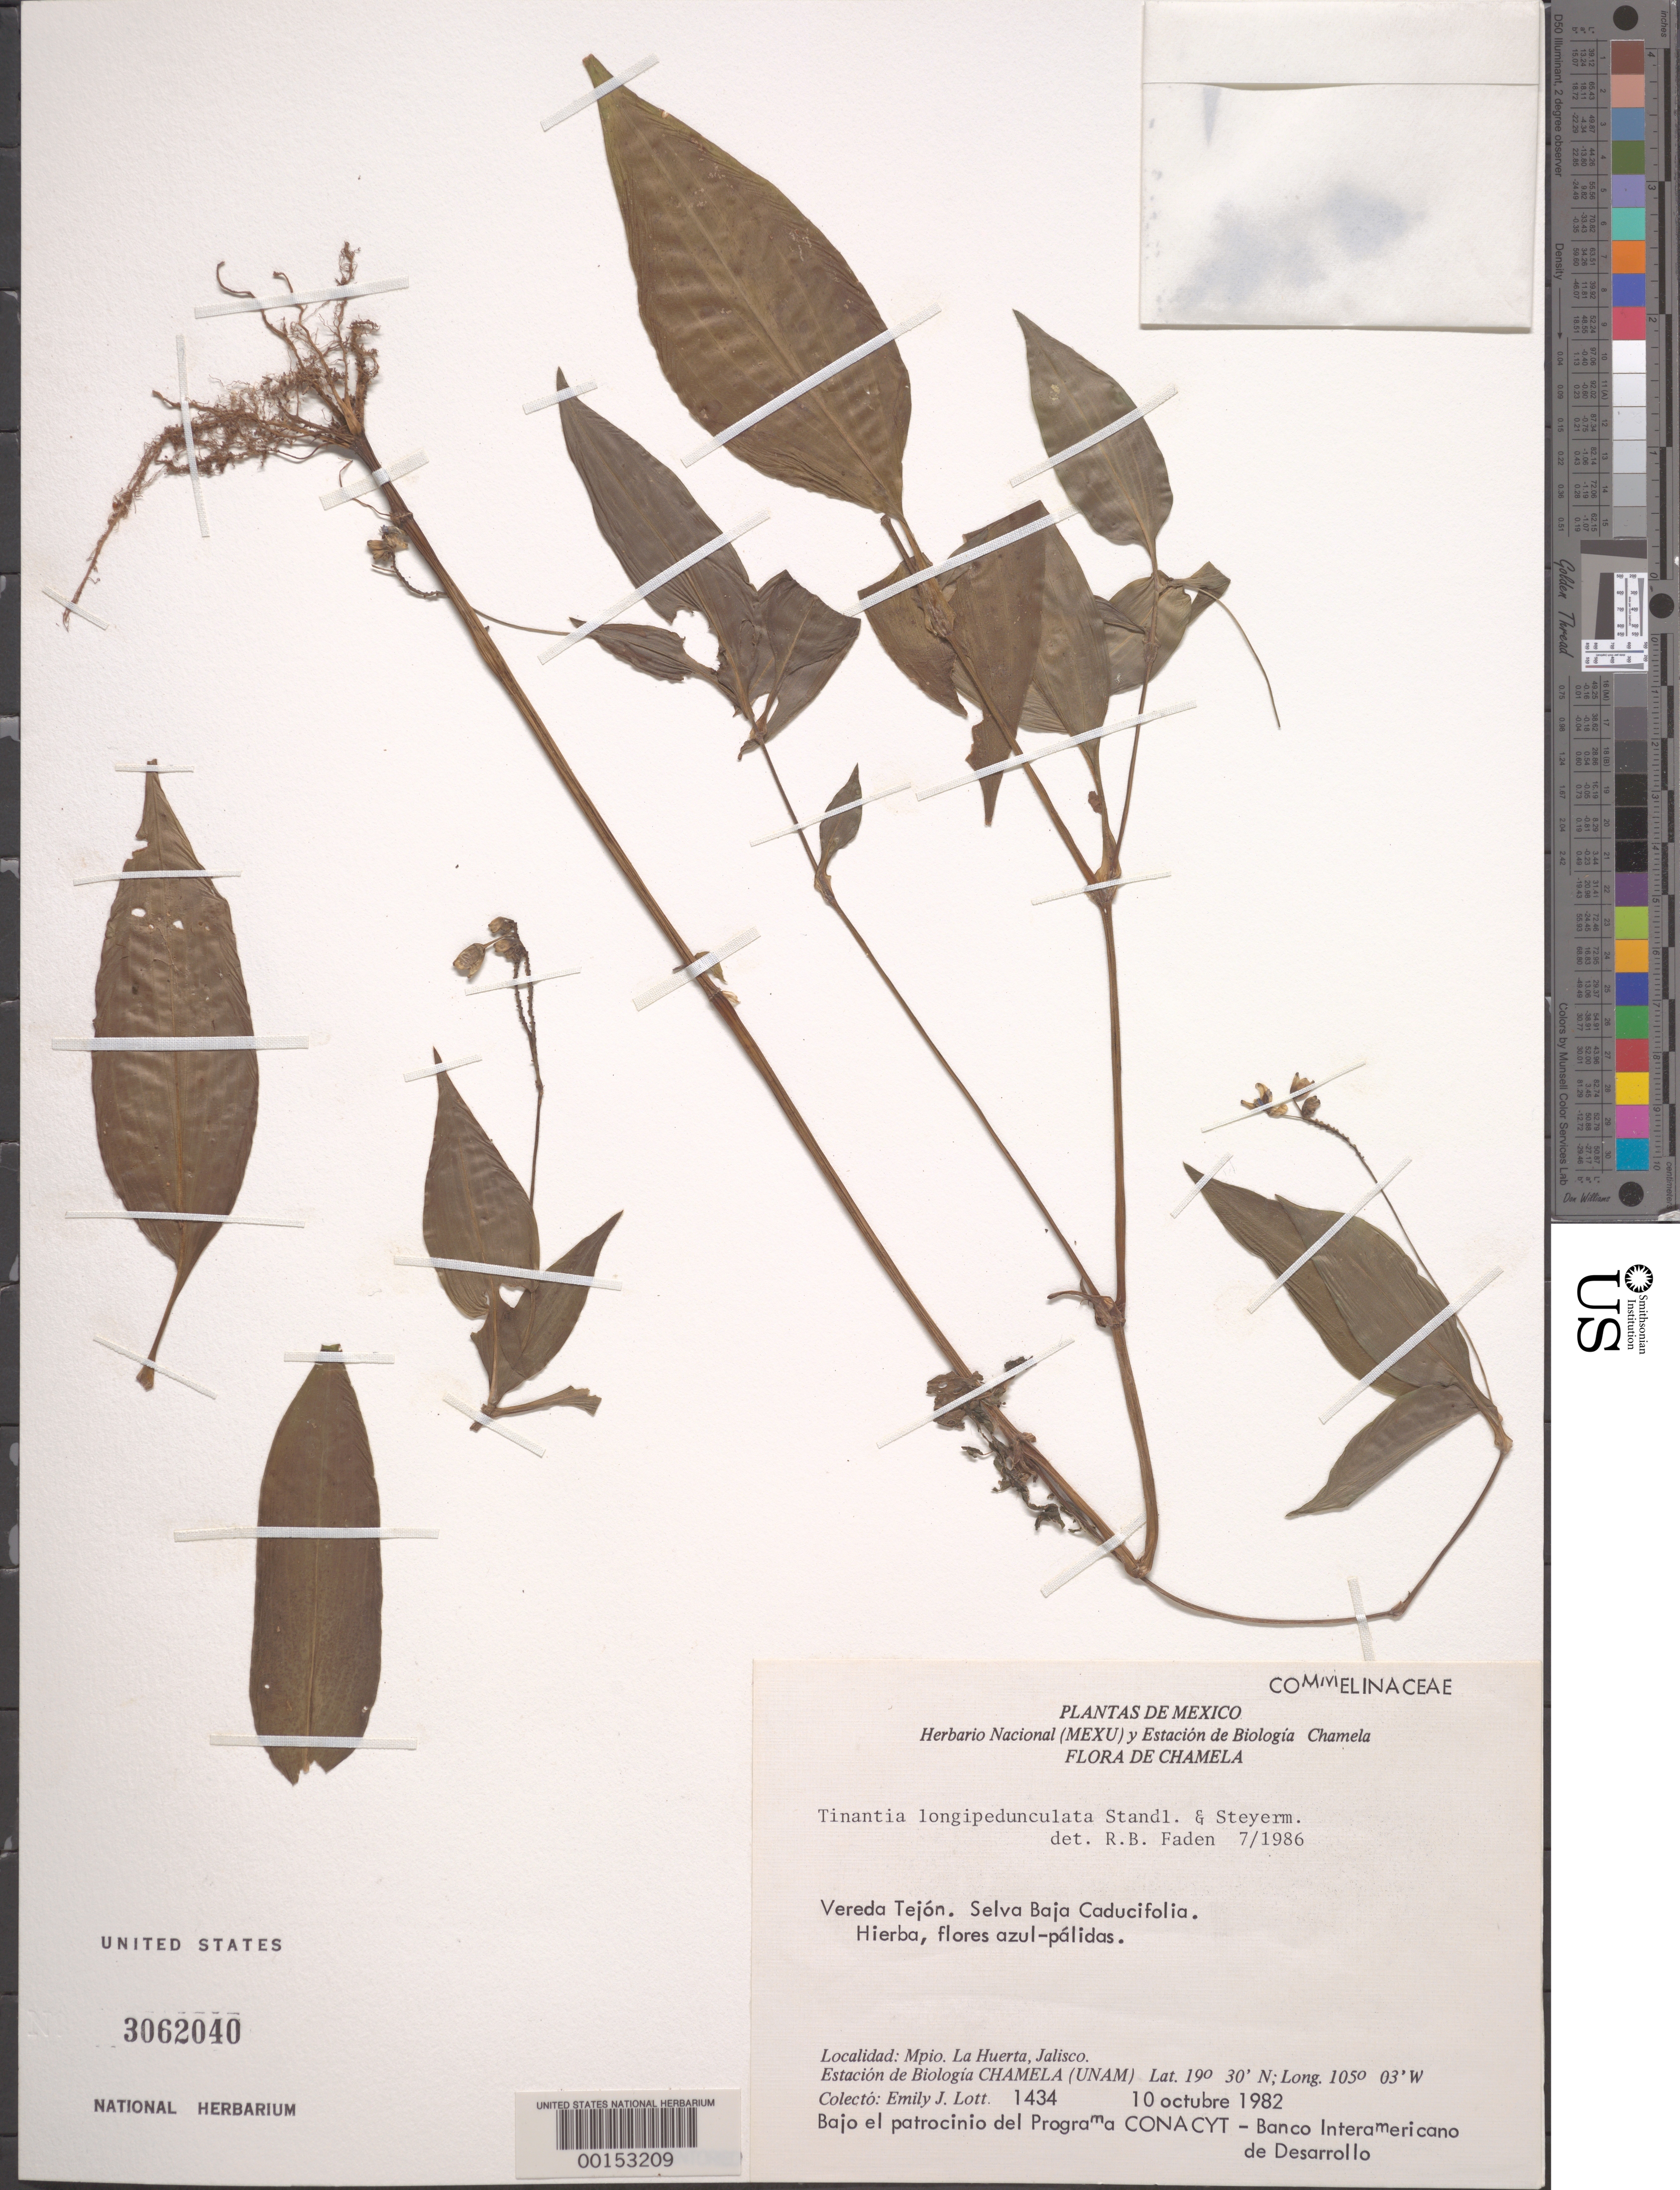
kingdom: Plantae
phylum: Tracheophyta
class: Liliopsida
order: Commelinales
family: Commelinaceae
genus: Tinantia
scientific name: Tinantia longipedunculata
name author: Standl. & Steyerm.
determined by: Faden, Robert B., (US), Smithsonian Institution - National Museum of Natural History (UNITED STATES)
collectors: E. Lott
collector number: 1434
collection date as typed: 10 Oct 1982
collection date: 1982-10-10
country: Mexico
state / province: Jalisco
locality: Vereda Tejon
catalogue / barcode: US 3062040